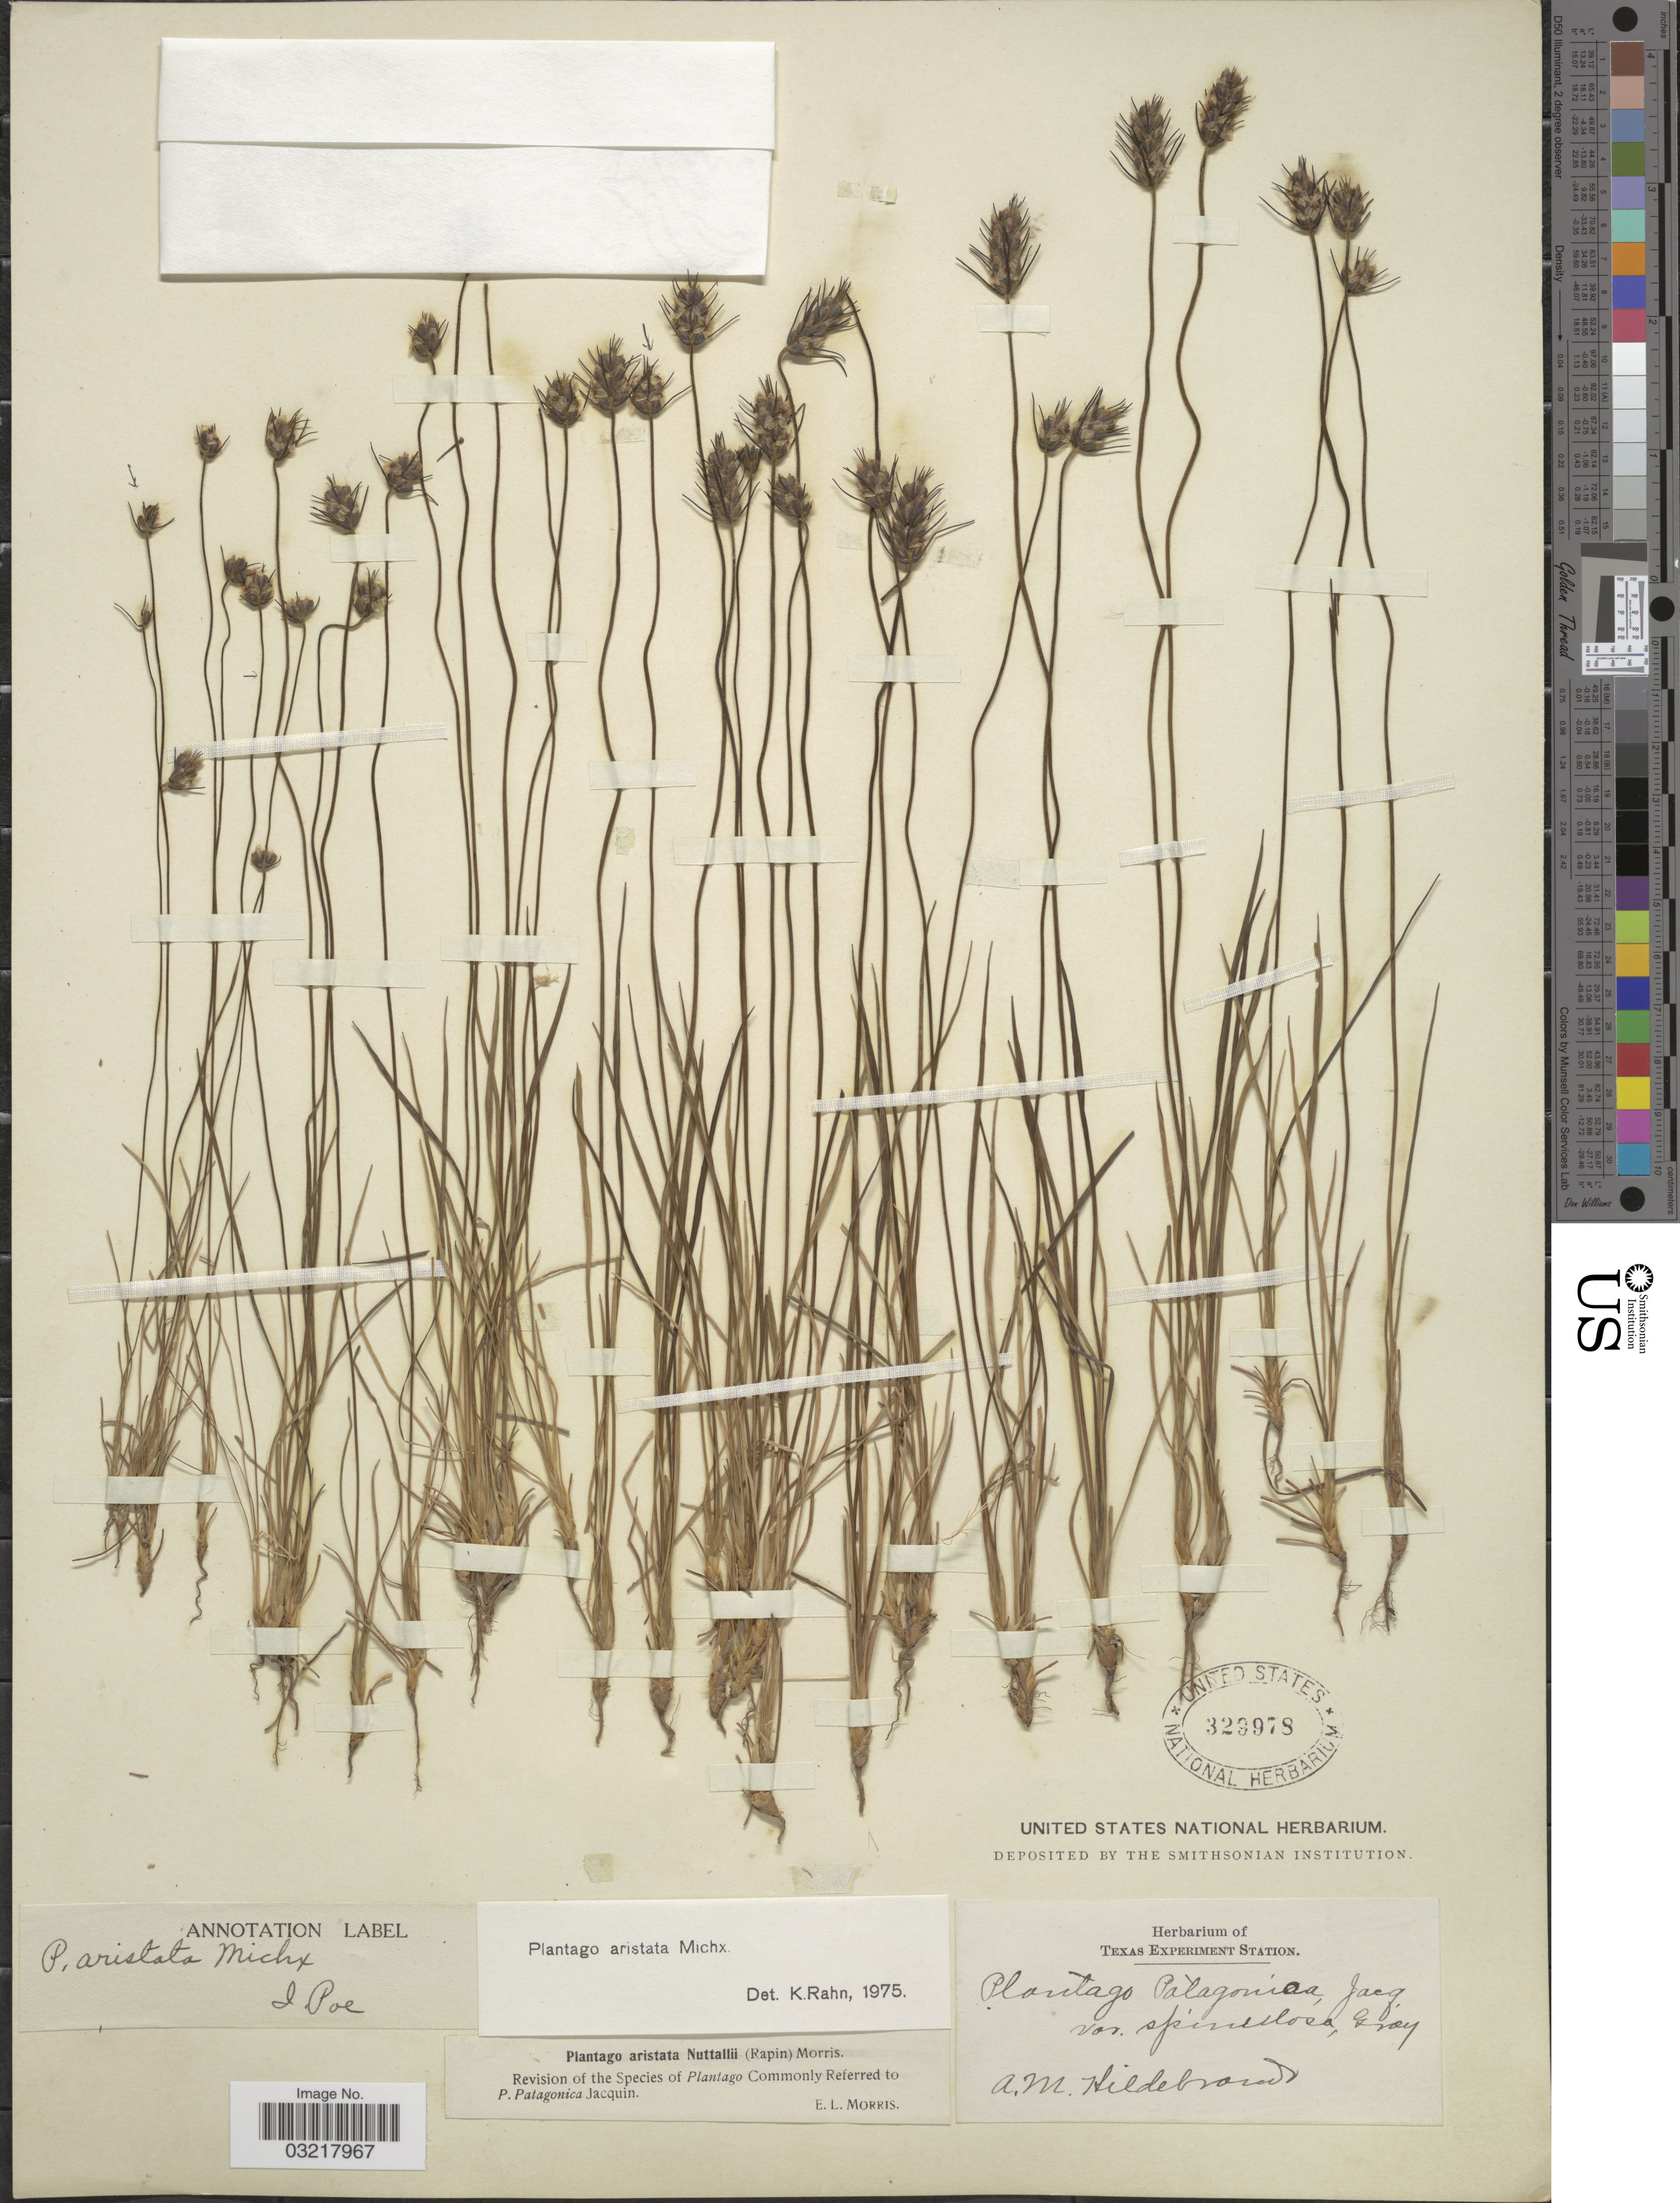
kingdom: Plantae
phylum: Tracheophyta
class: Magnoliopsida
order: Lamiales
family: Plantaginaceae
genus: Plantago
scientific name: Plantago aristata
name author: Michx.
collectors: A. Hildebrand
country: United States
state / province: Texas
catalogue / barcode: US 329978